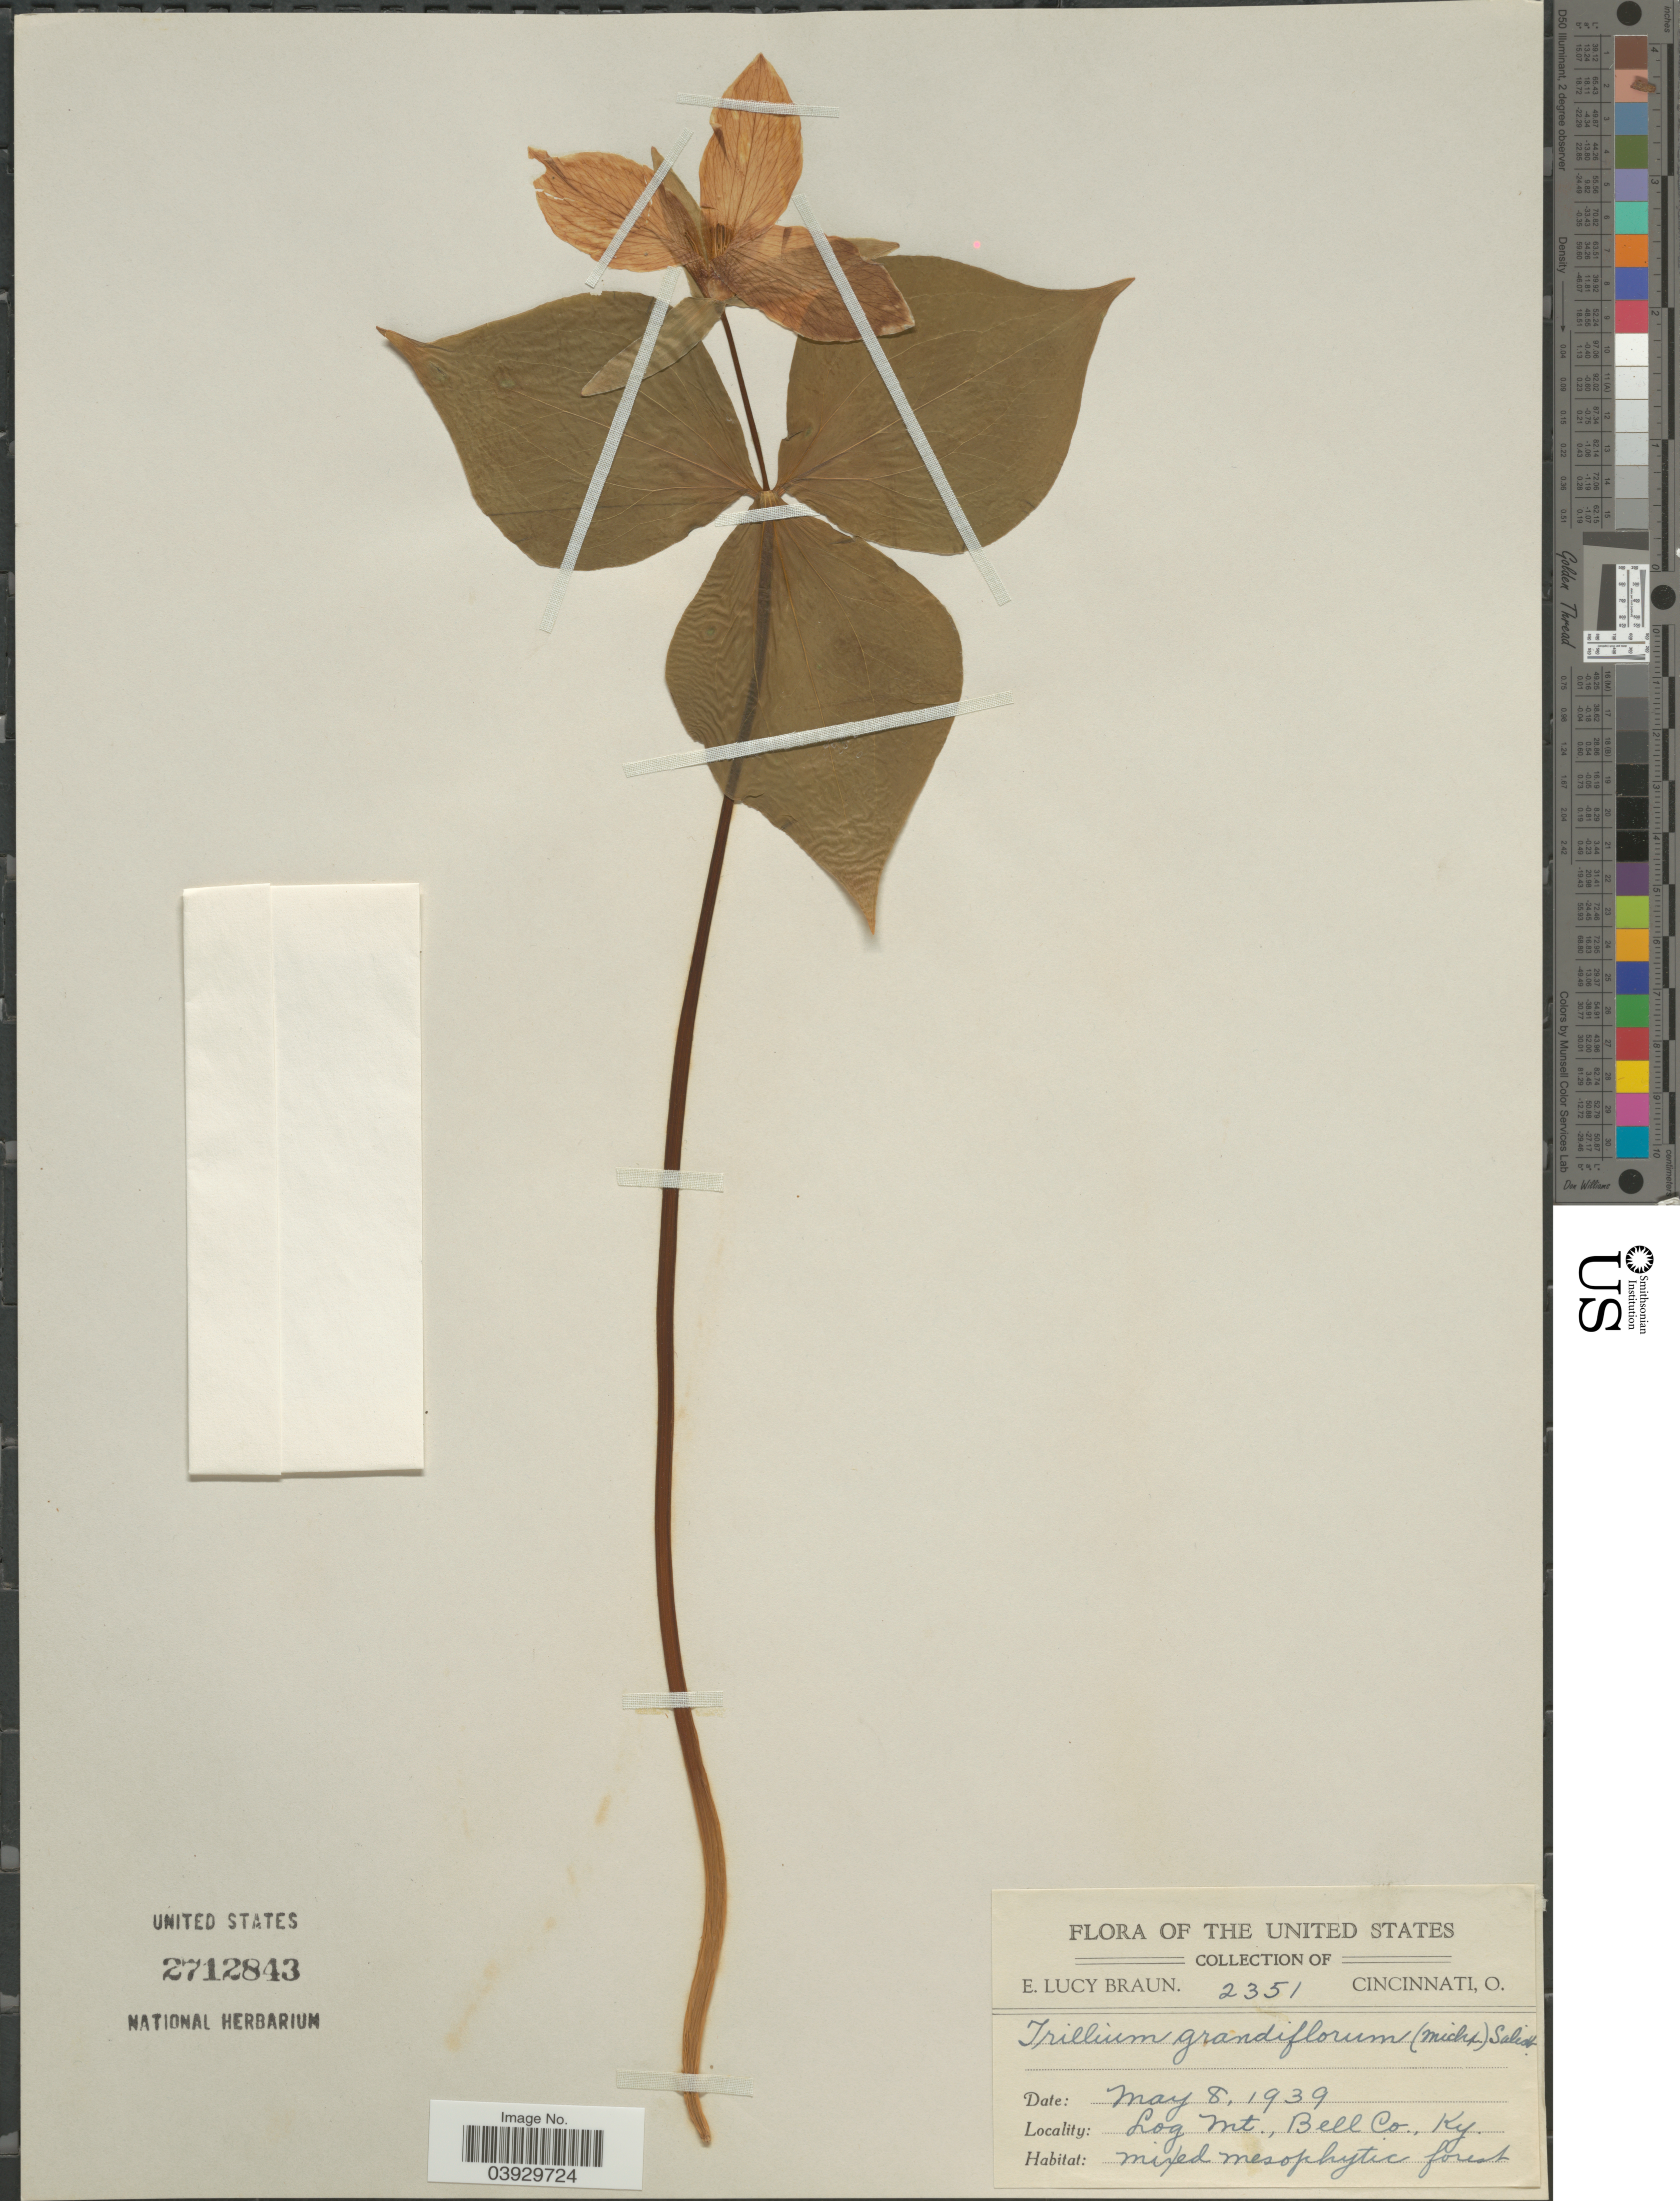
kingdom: Plantae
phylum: Tracheophyta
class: Liliopsida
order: Liliales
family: Melanthiaceae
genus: Trillium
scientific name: Trillium grandiflorum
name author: (Michx.) Salisb.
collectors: E. L. Braun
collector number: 2351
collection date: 1939-05-08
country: United States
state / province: Kentucky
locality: Log Mt., Bell Co.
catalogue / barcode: US 2712843